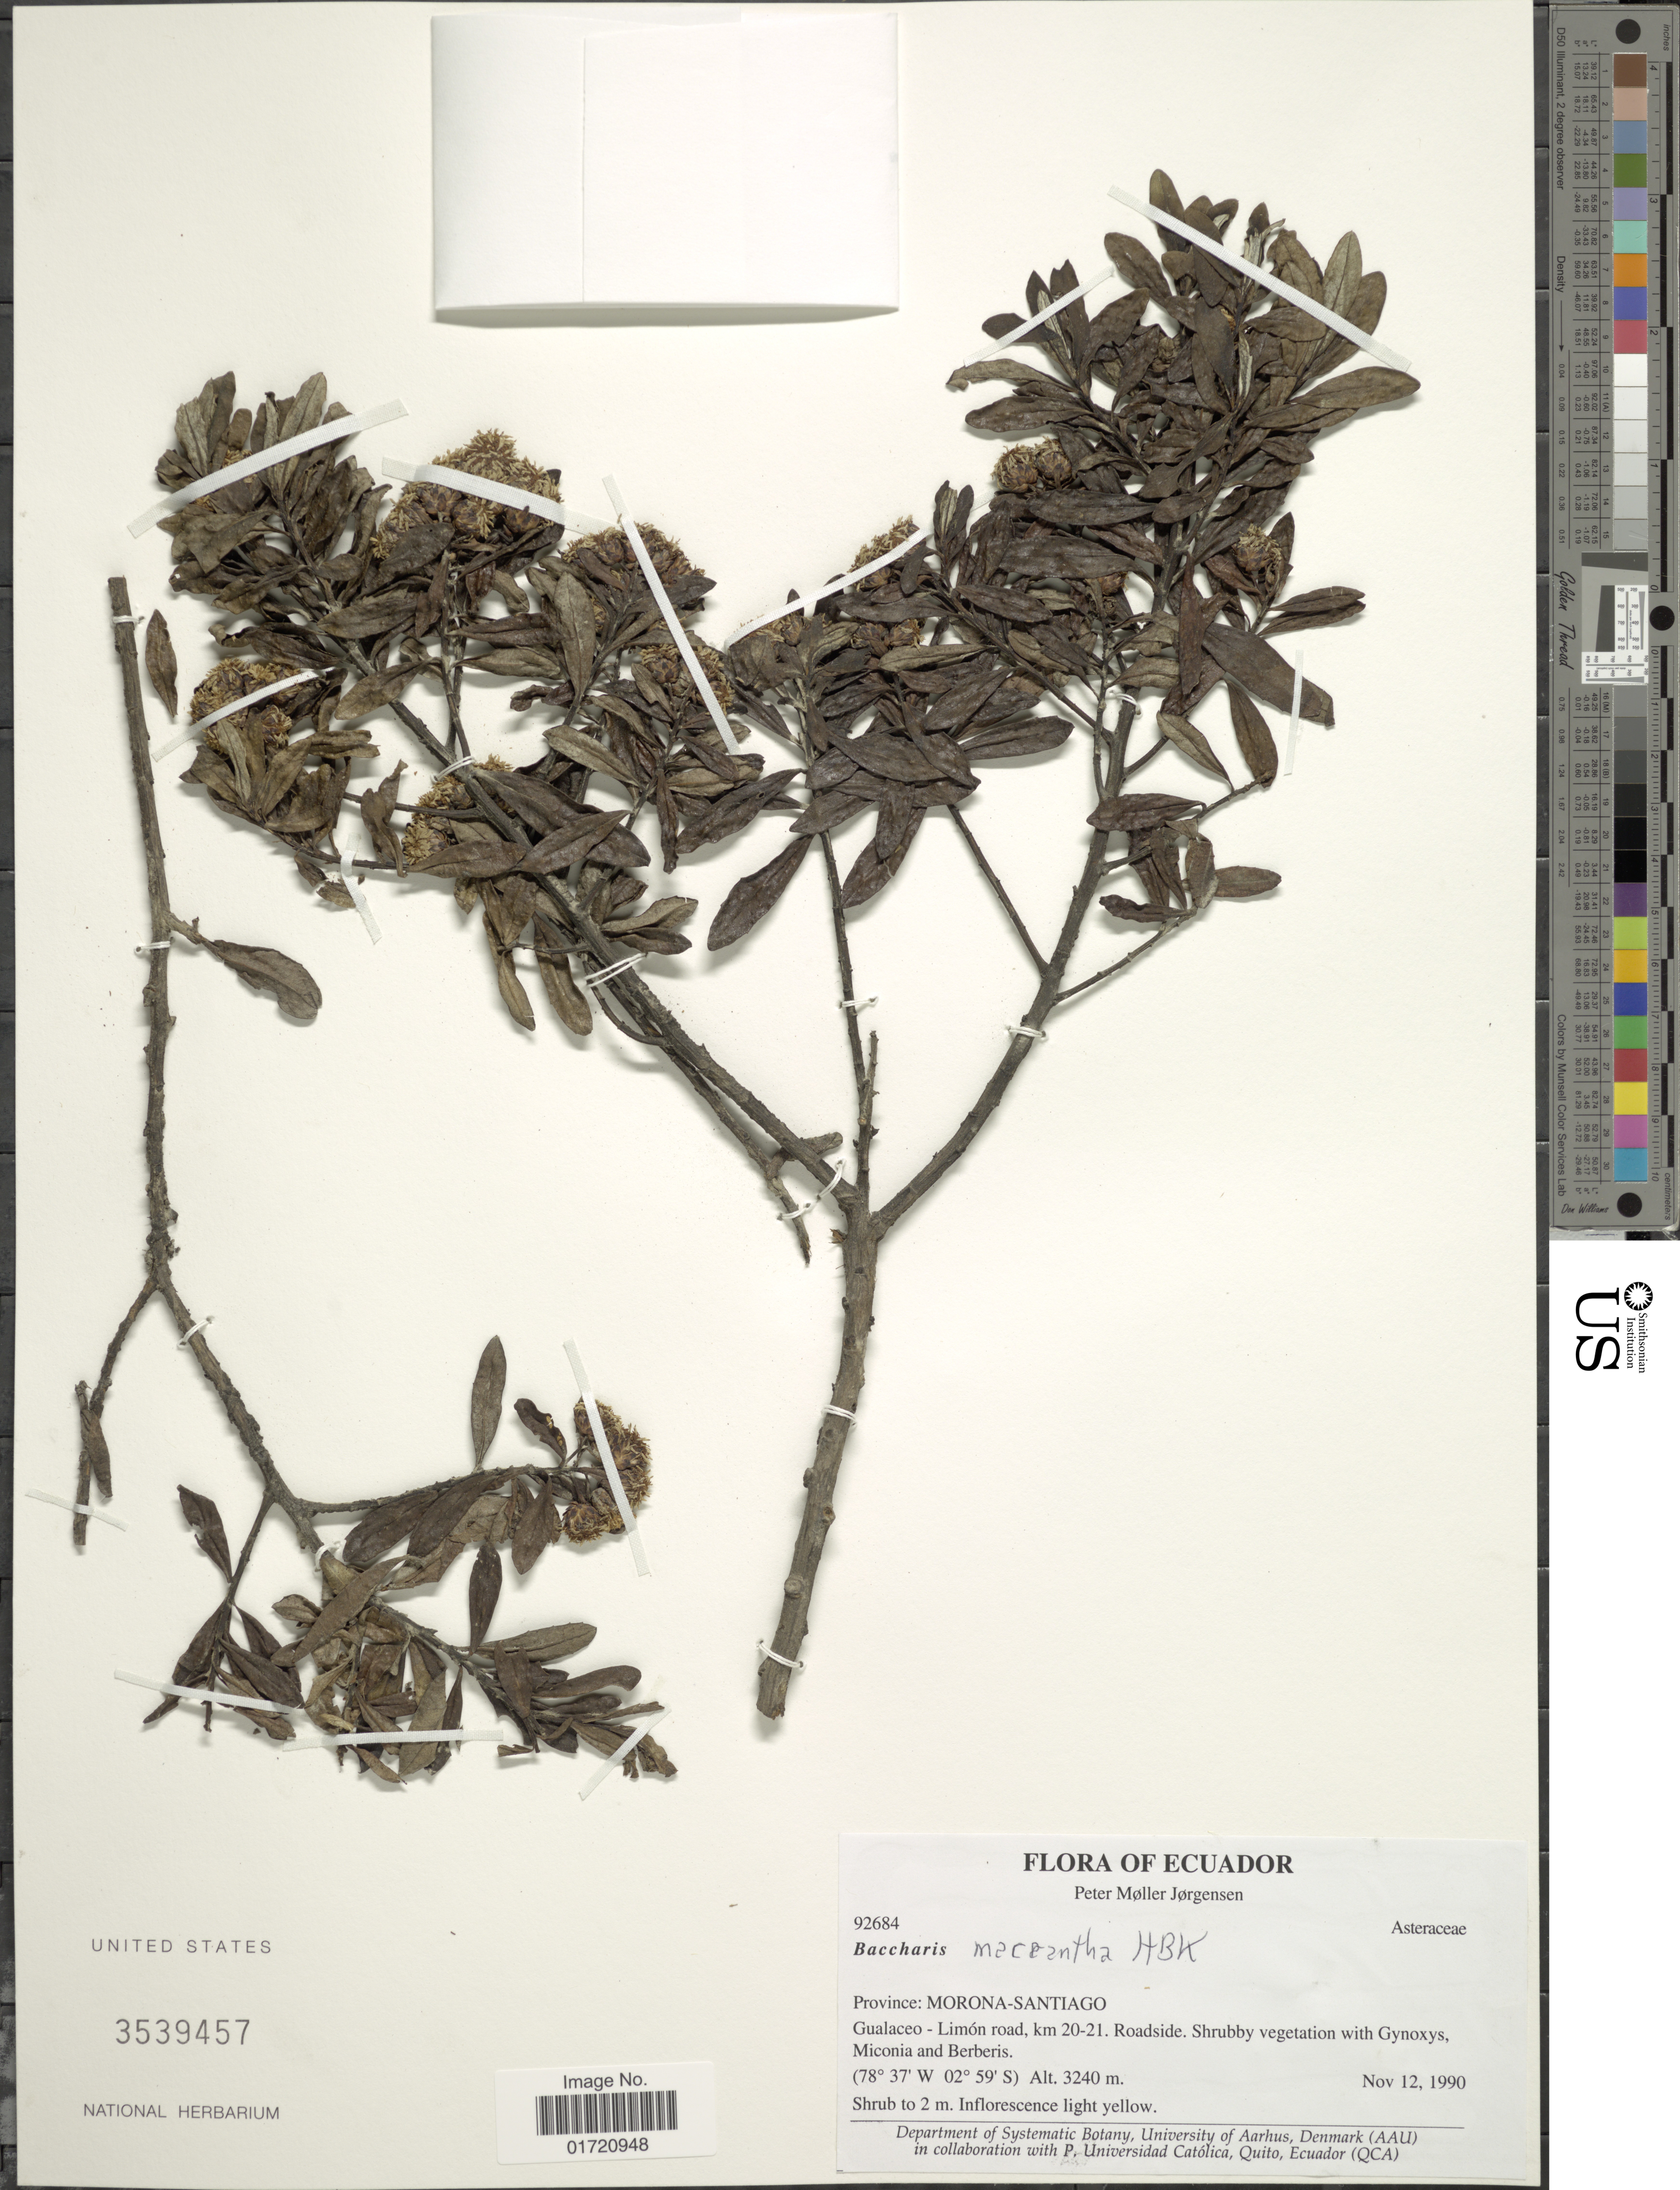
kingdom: Plantae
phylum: Tracheophyta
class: Magnoliopsida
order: Asterales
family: Asteraceae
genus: Baccharis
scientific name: Baccharis macrantha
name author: Kunth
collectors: P. Jörgensen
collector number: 92684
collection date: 1990-11-12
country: Ecuador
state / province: Morona-Santiago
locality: Gualaceo-Limon road, km 20-21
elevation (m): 3240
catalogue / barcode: US 3539457